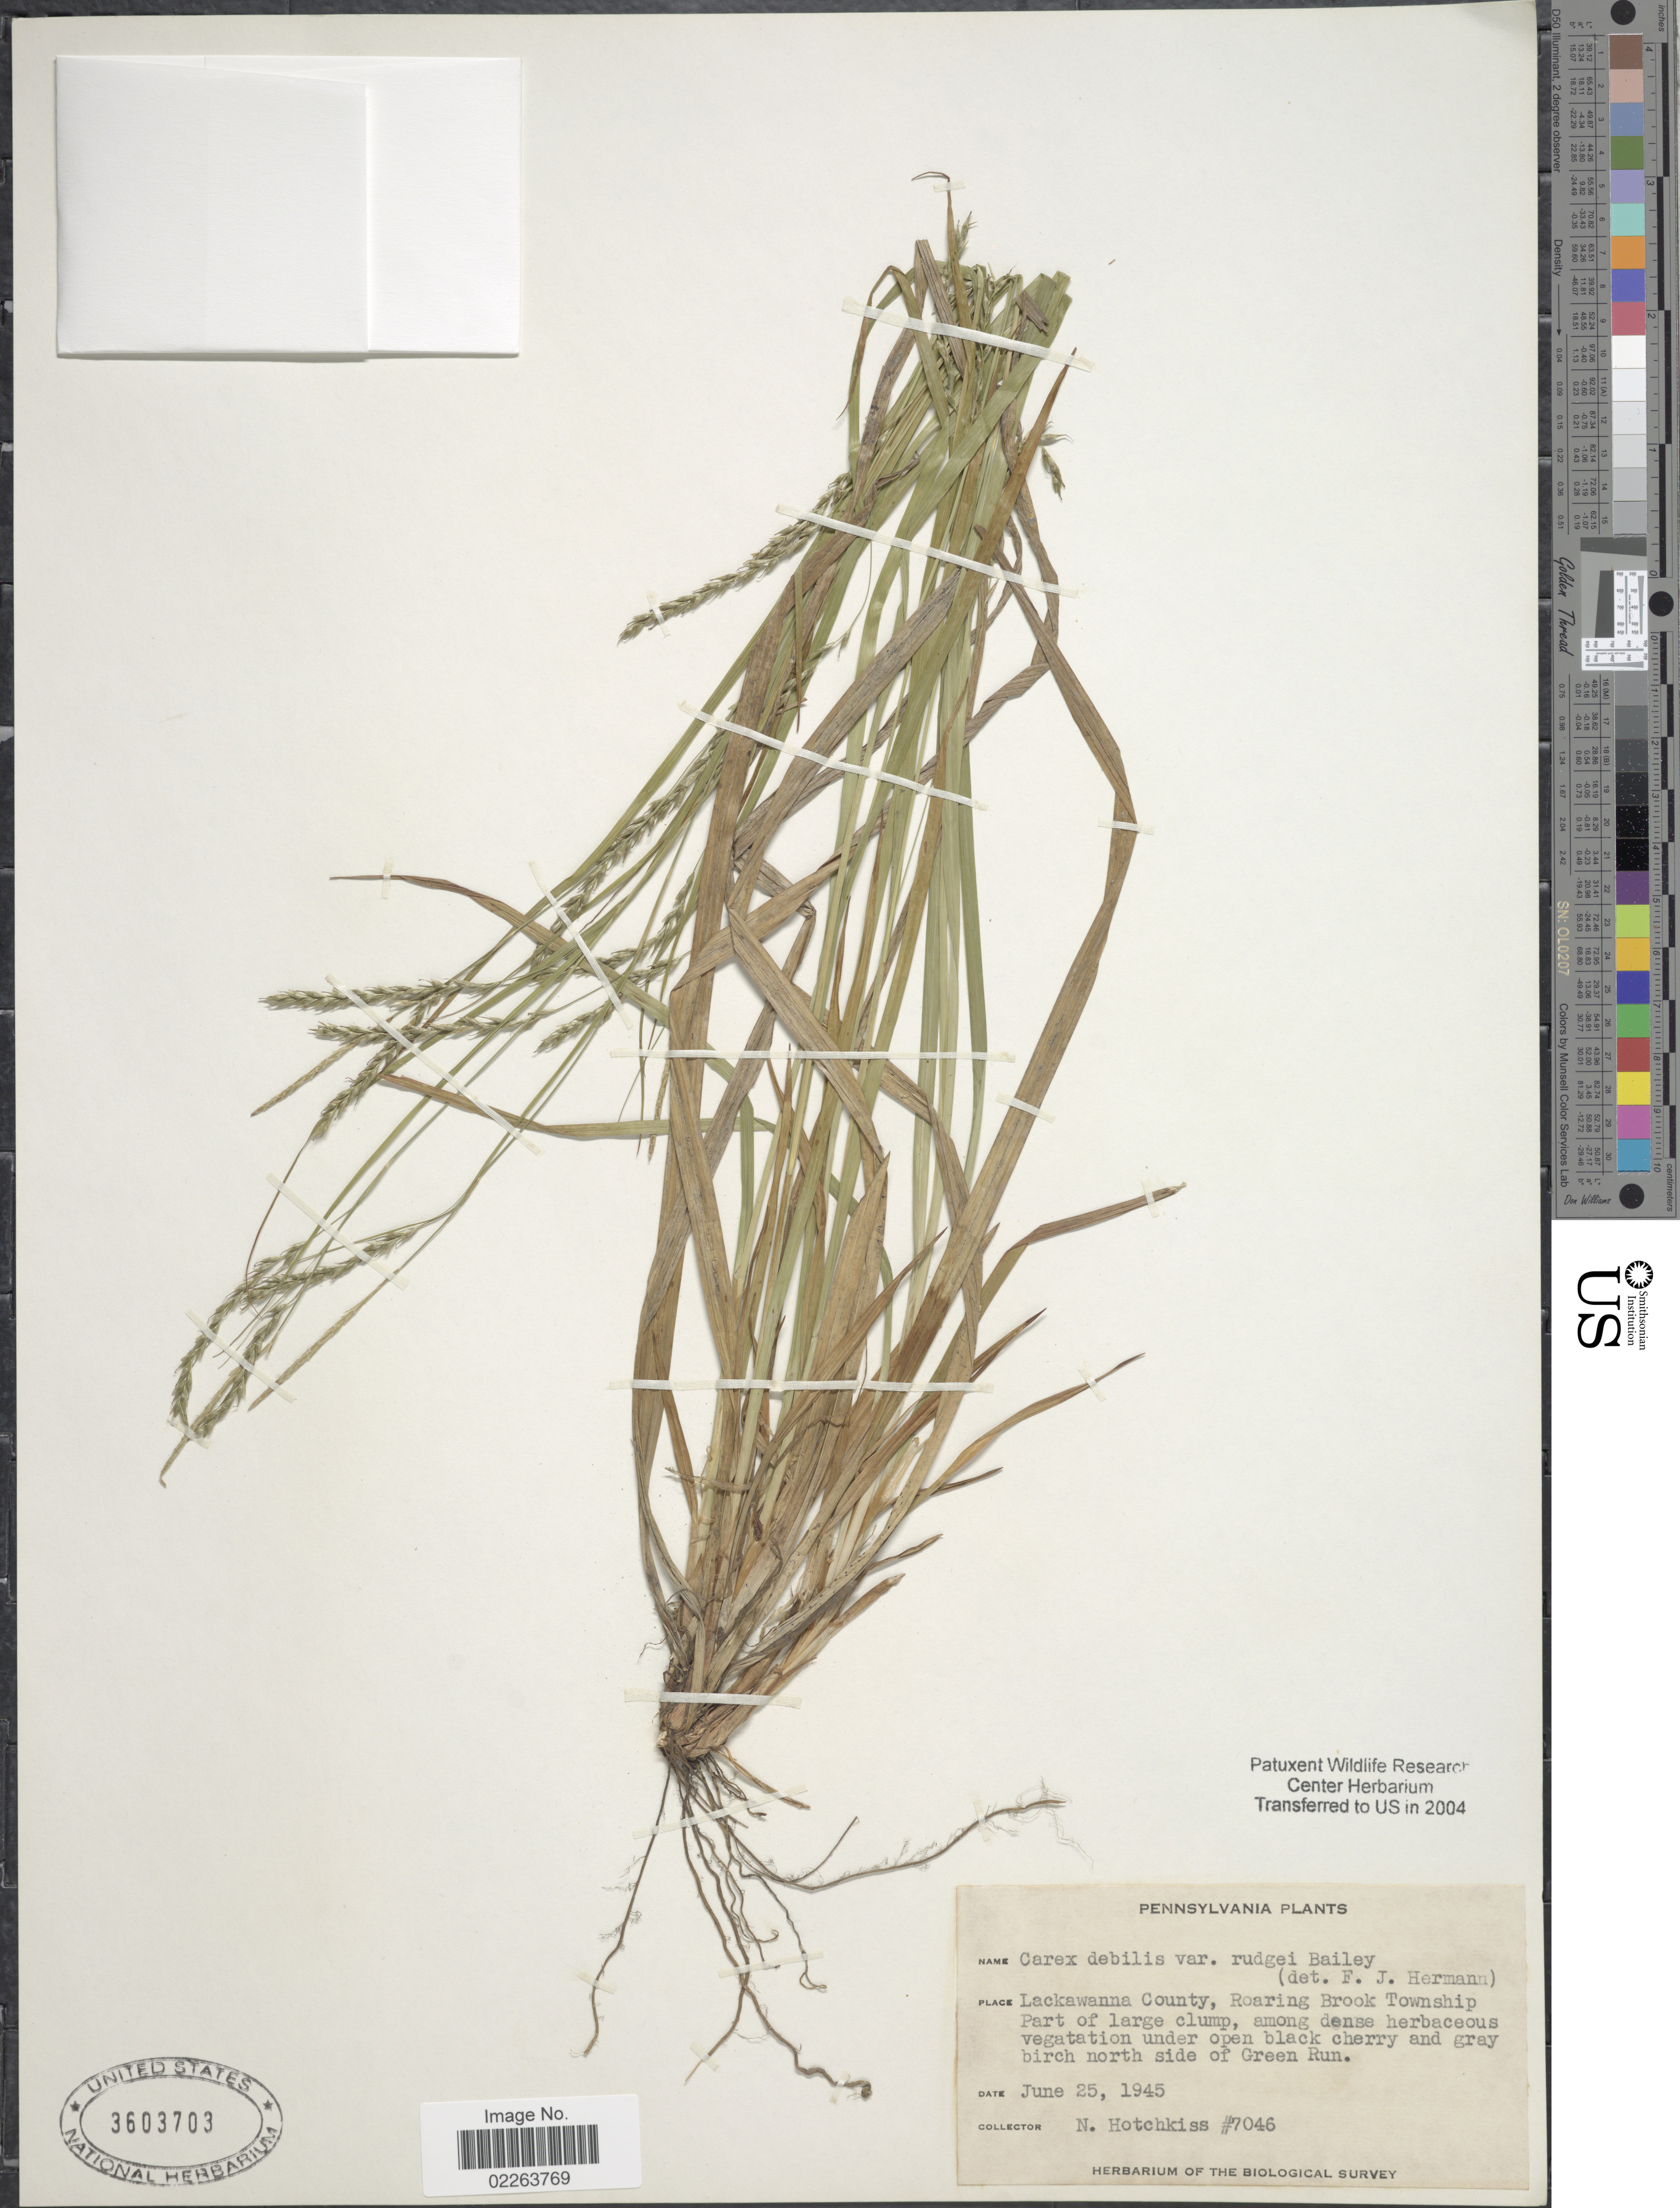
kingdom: Plantae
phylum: Tracheophyta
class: Liliopsida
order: Poales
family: Cyperaceae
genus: Carex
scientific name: Carex flexuosa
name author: Muhl. ex Willd.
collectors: N. Hotchkiss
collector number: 7046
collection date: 1945-06-25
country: United States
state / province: Pennsylvania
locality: Lackawanna County, Roaring Brook Township Part of large clump. North side of Green Run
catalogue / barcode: US 3603703